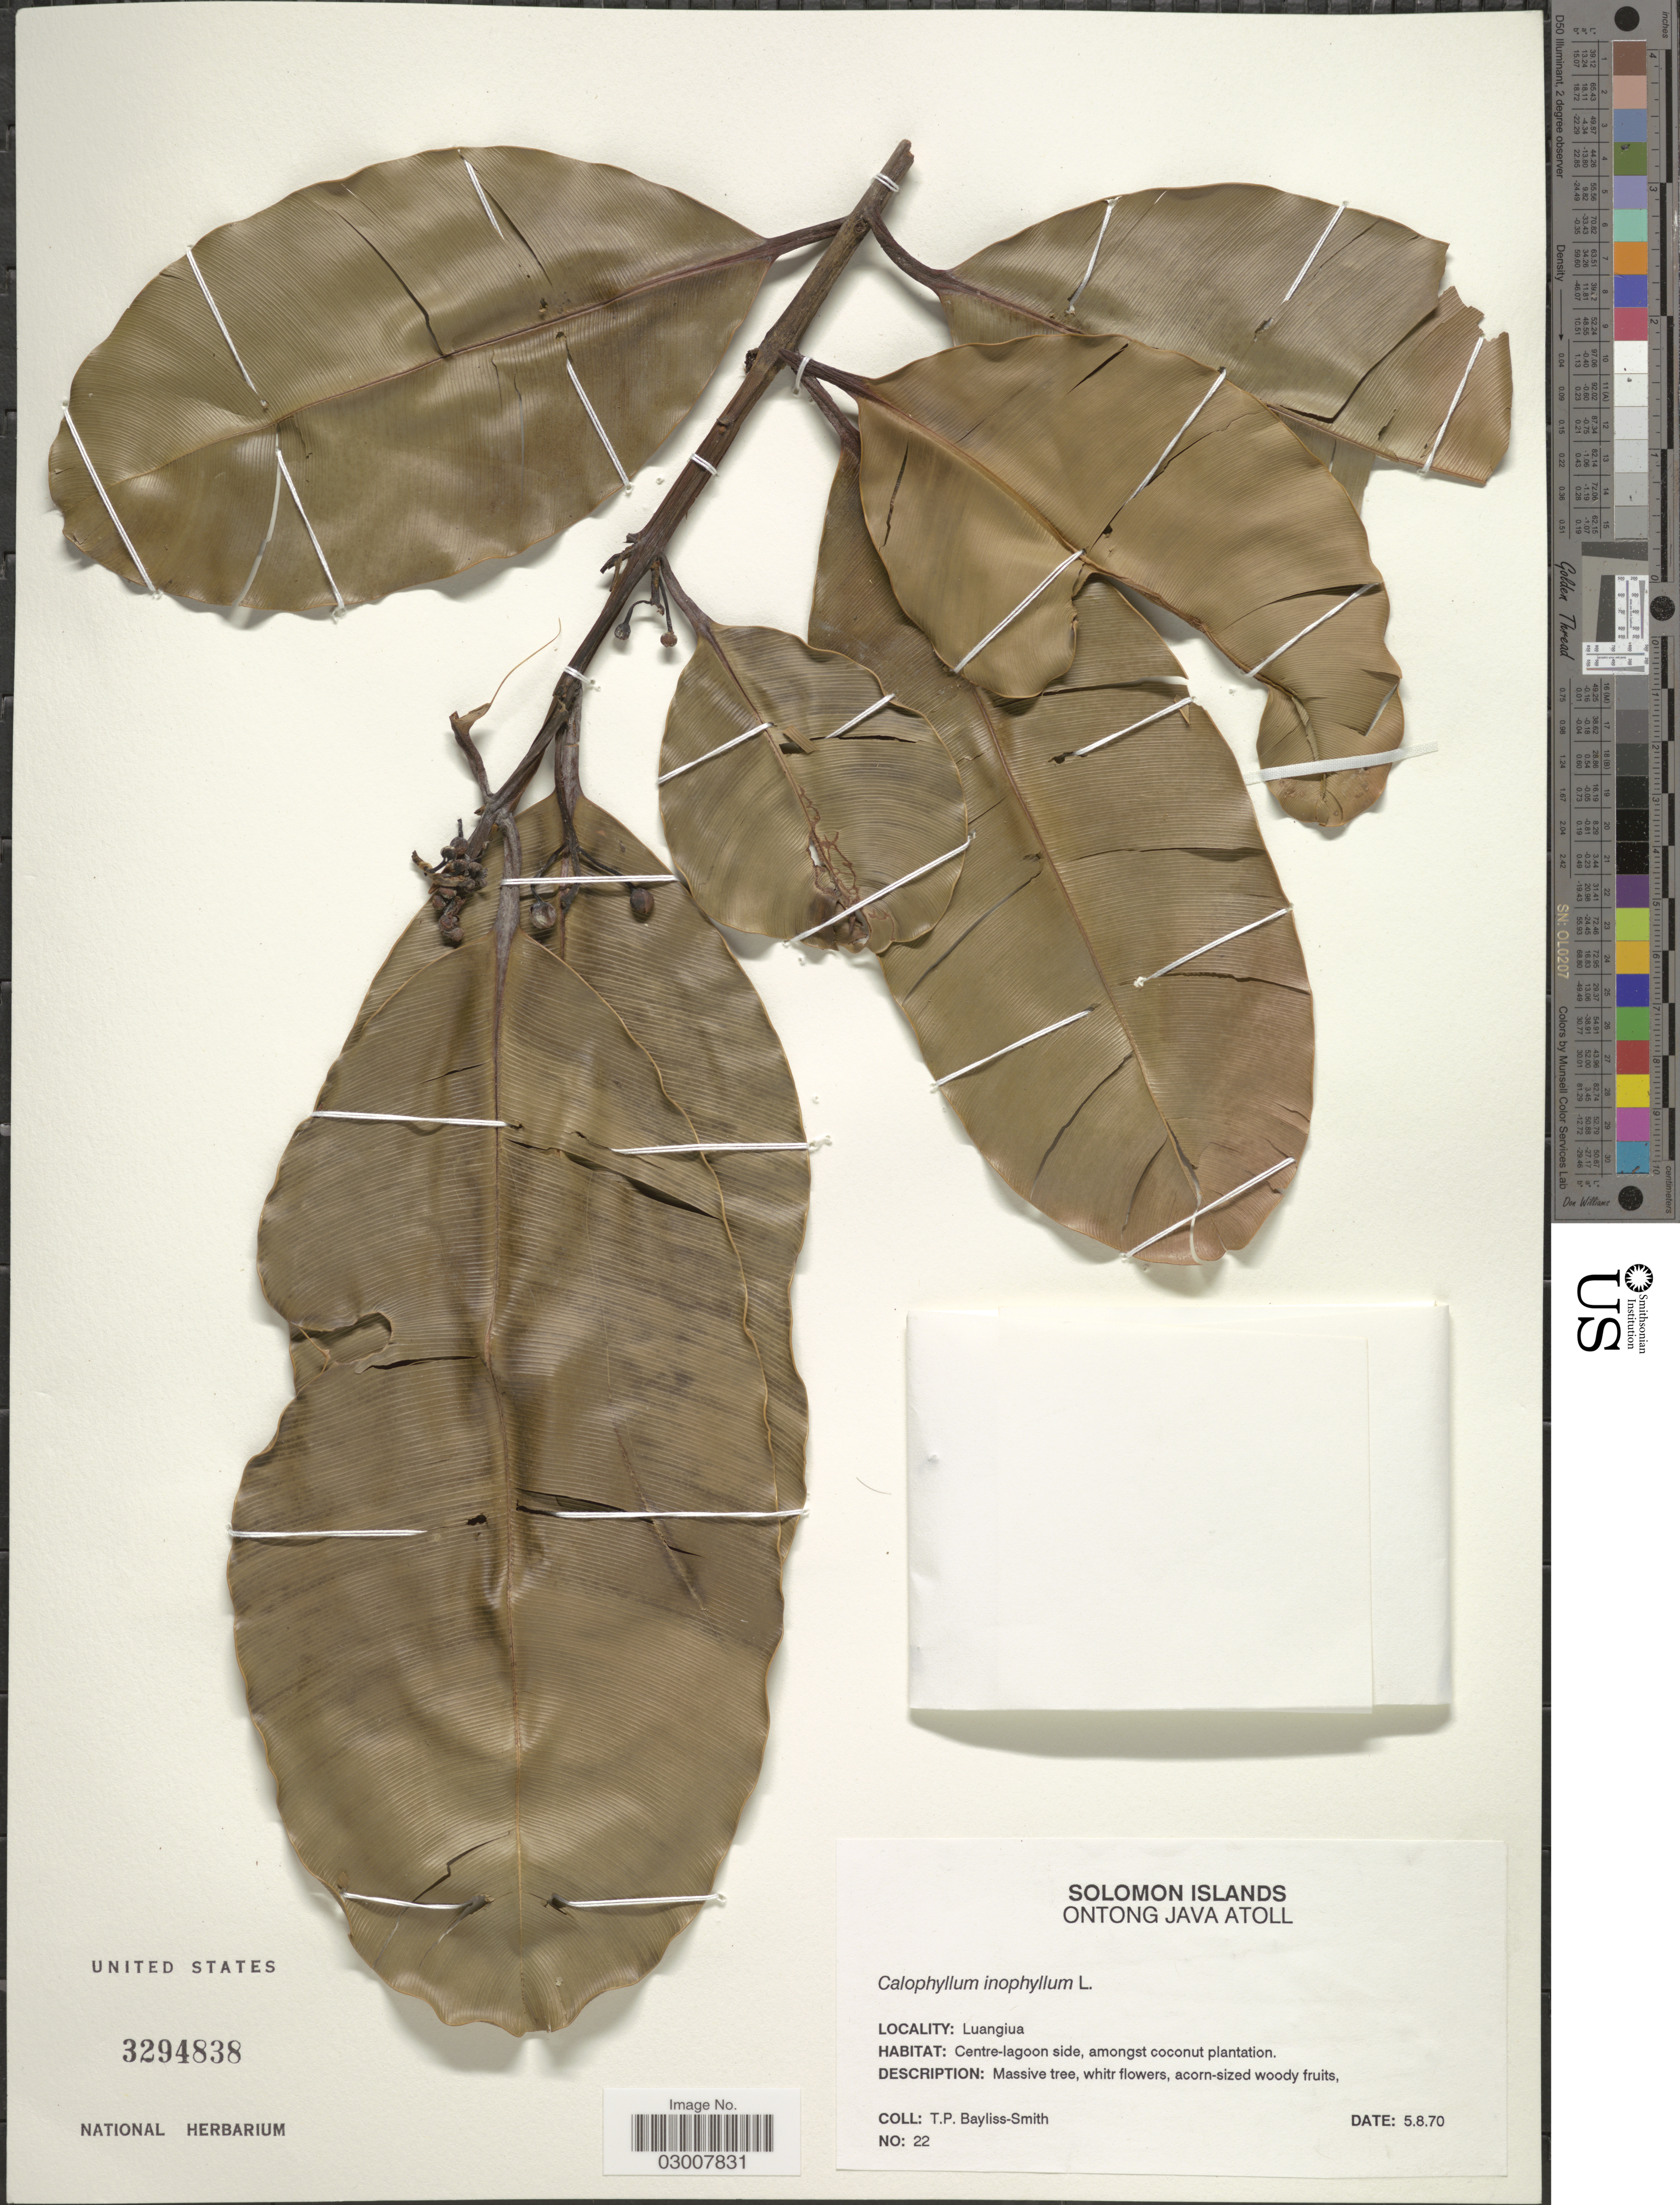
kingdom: Plantae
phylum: Tracheophyta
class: Magnoliopsida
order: Malpighiales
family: Calophyllaceae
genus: Calophyllum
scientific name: Calophyllum inophyllum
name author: L.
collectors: T. P. Bayliss-Smith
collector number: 22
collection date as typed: Transcribed d/m/y: 5/8/70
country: Solomon Islands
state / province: Solomon Island Outliers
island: Ontong Java [Luanguia] Atoll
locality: Solomon Islands. Ontong Java Atoll. Luangiua.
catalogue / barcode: US 3294838